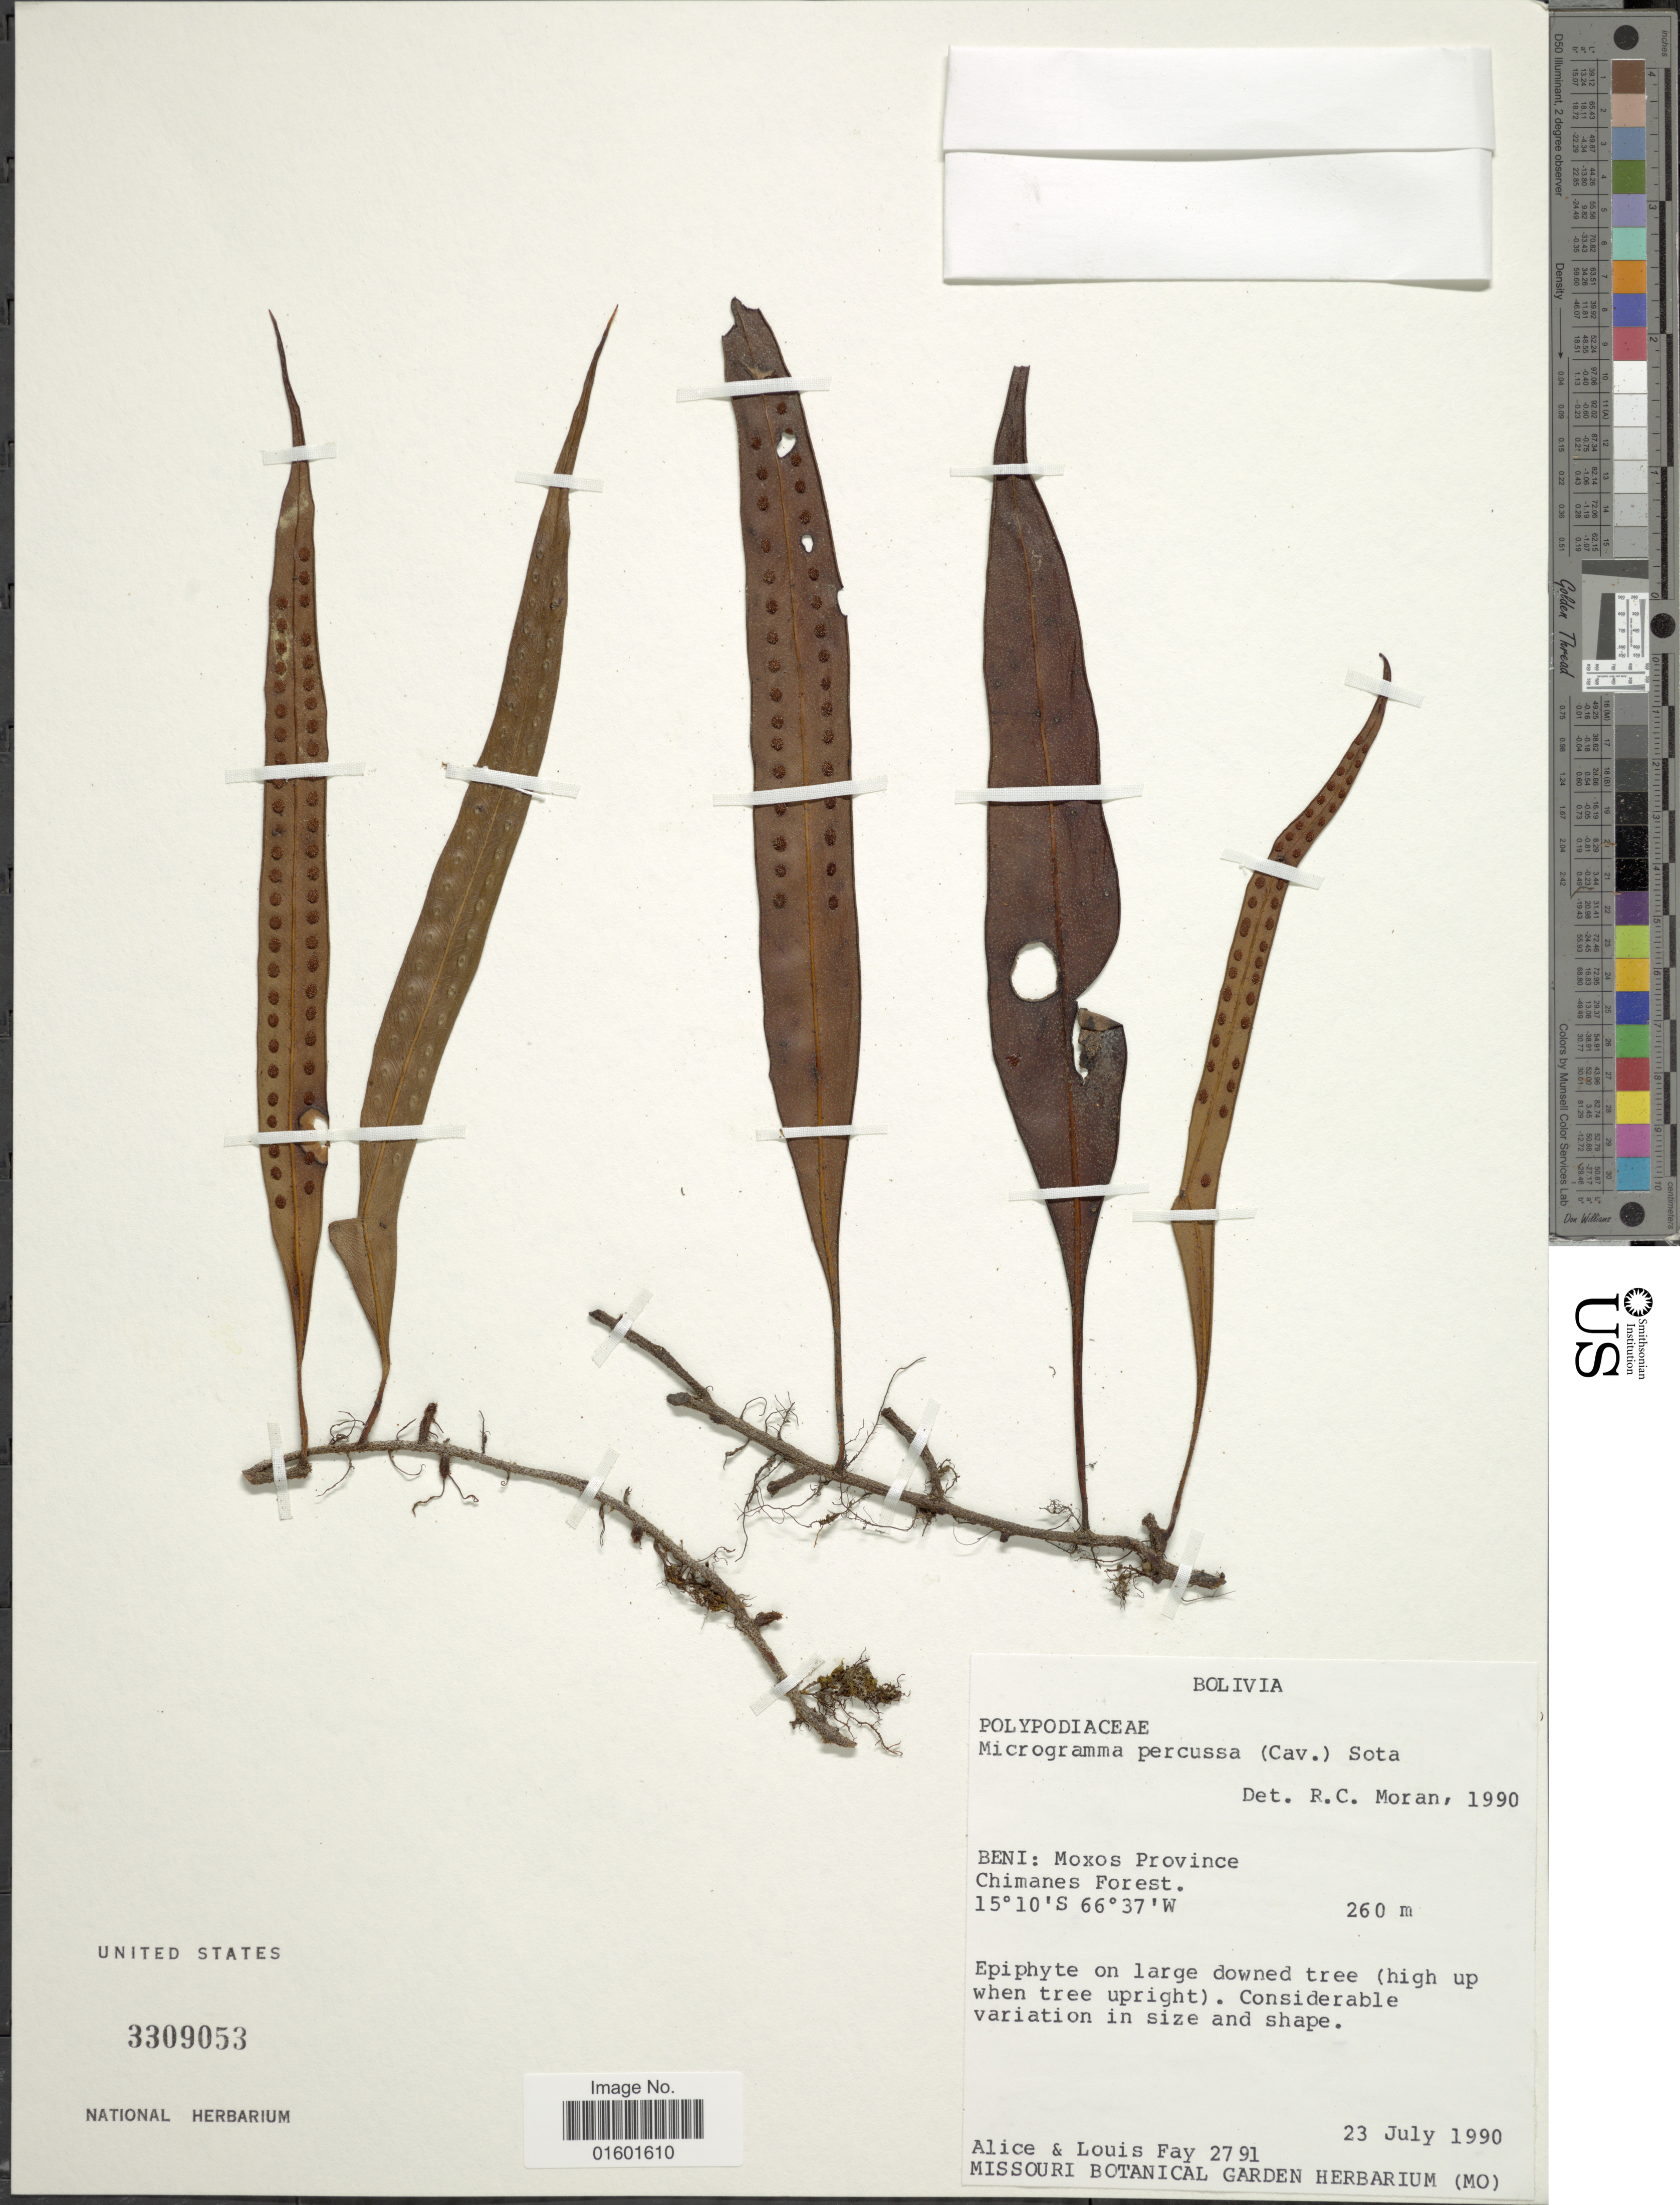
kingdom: Plantae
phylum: Tracheophyta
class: Polypodiopsida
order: Polypodiales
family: Polypodiaceae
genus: Microgramma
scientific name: Microgramma percussa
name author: (Cav.) de la Sota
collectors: A. Fay & L. Fay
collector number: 2791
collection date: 1990-07-23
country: Bolivia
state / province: Beni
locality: Moxos Province, Chimanes Forest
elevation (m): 260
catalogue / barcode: US 3309053